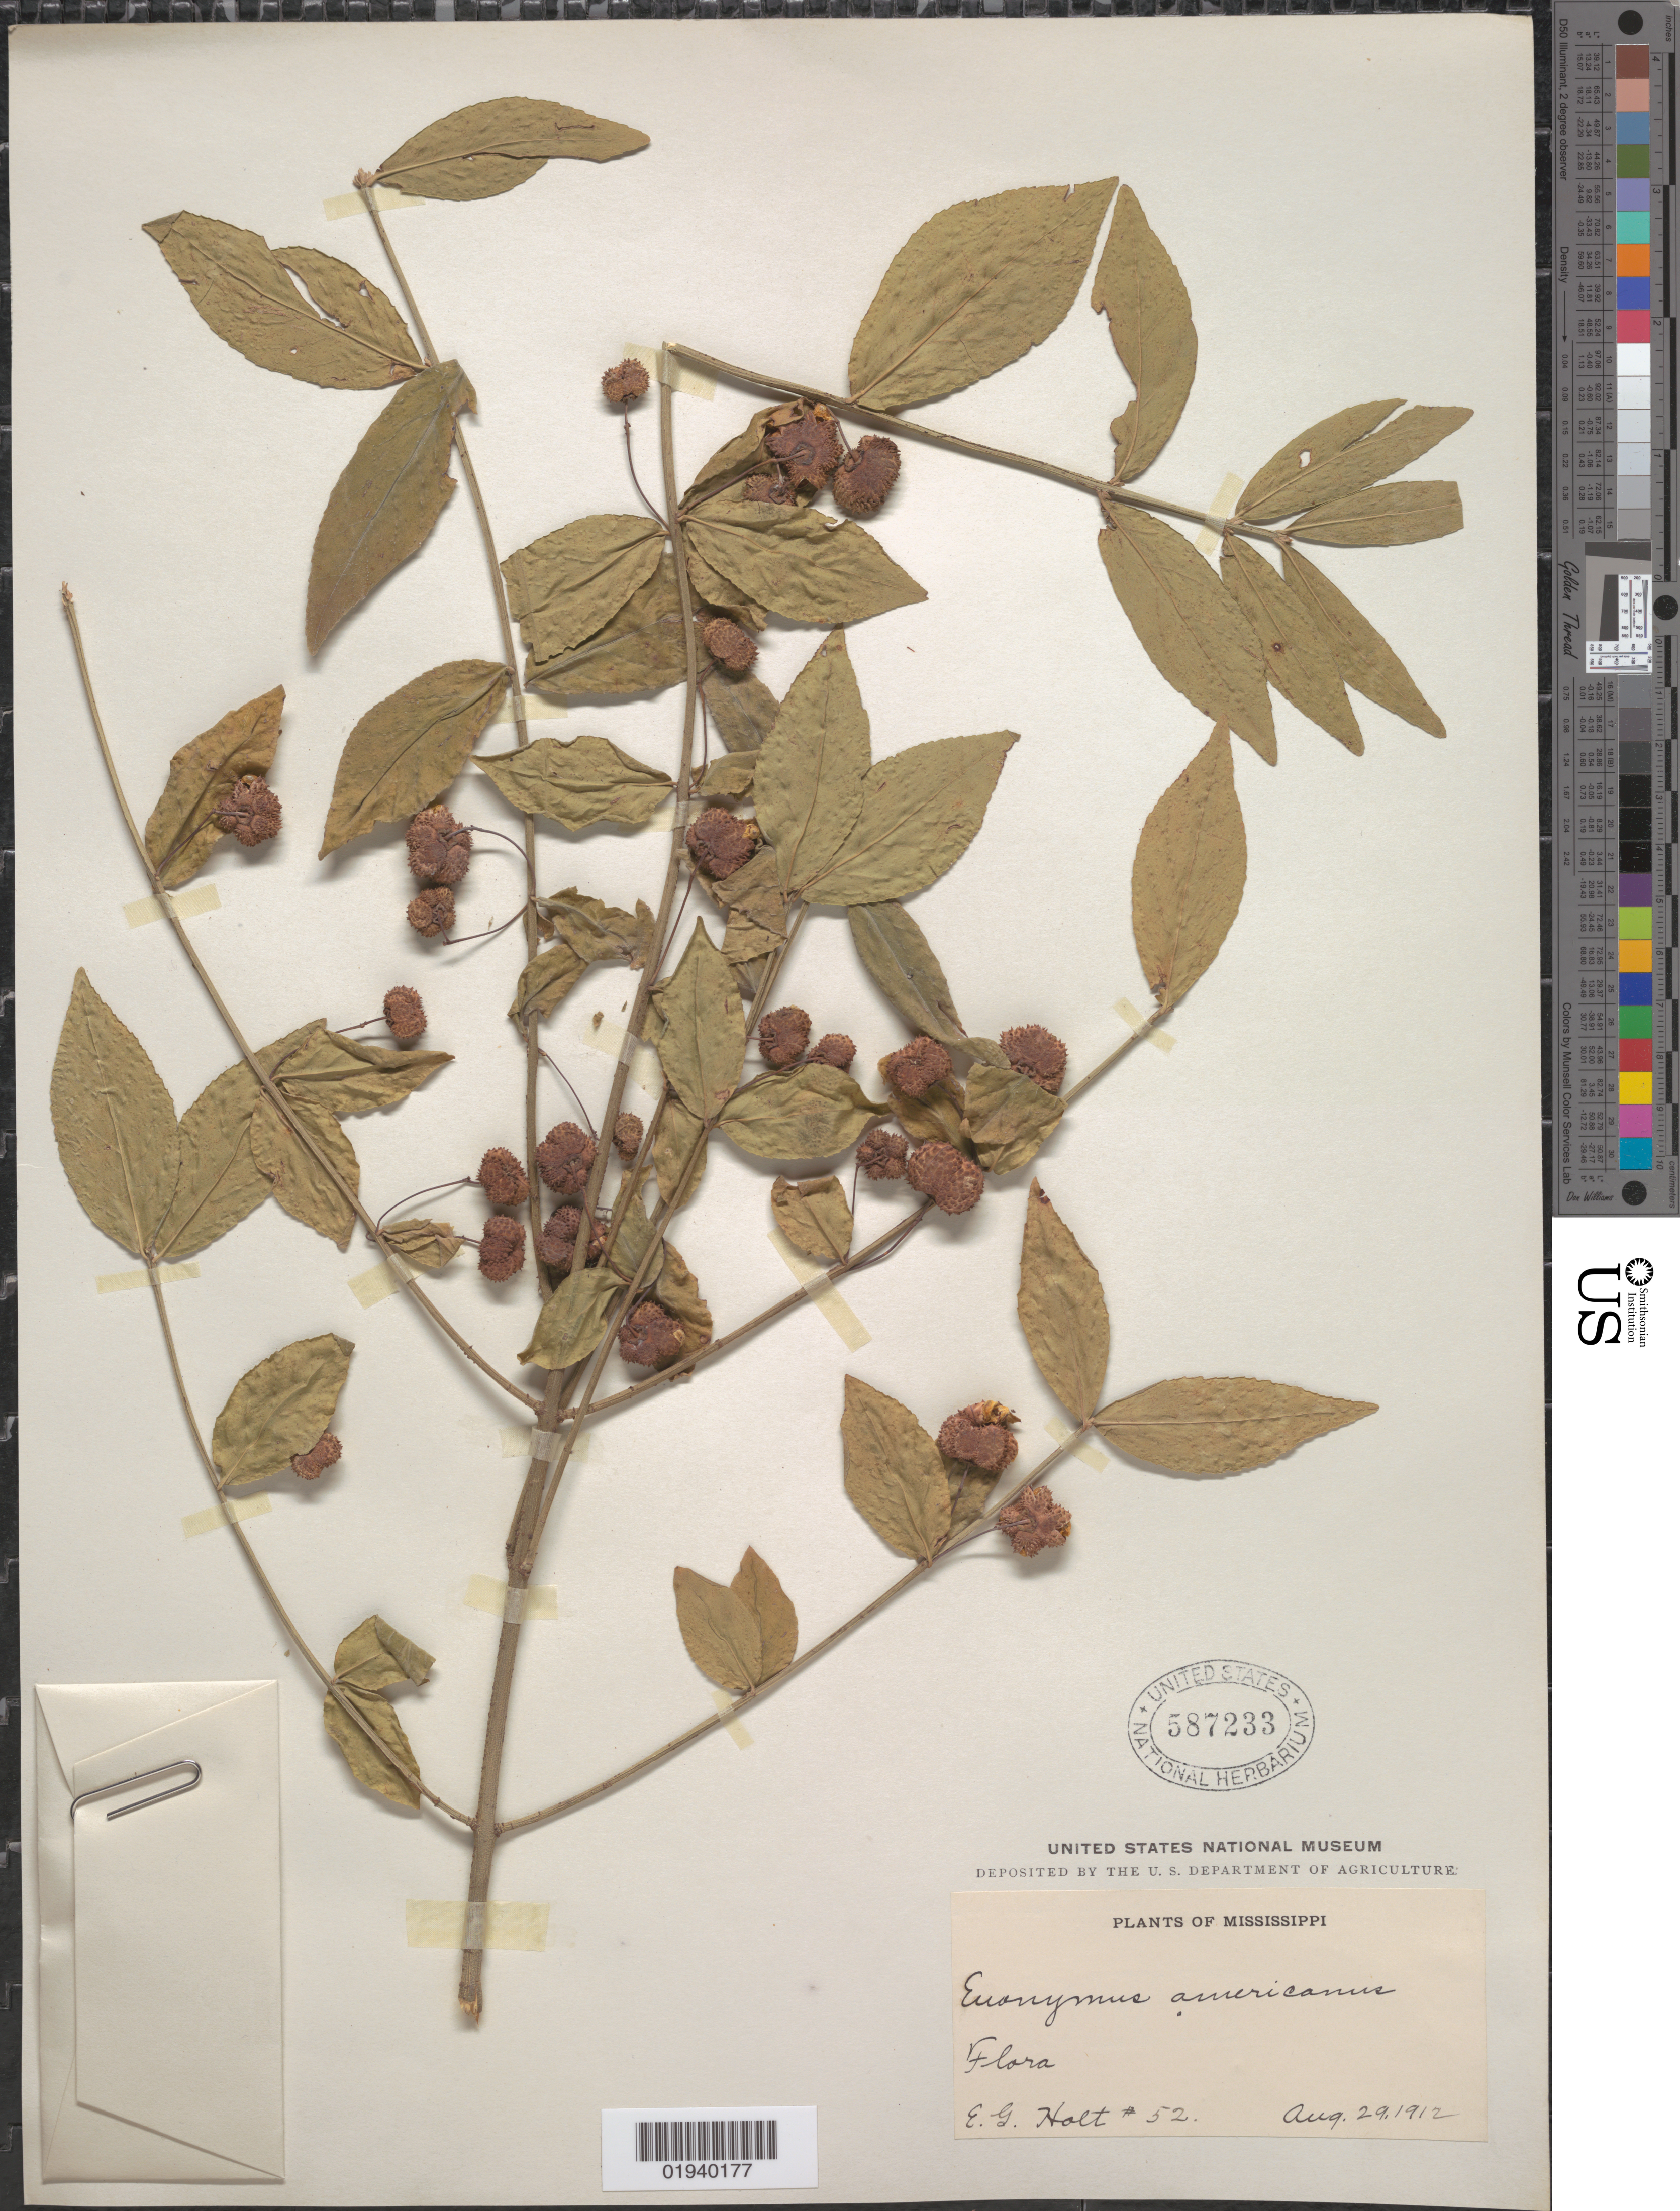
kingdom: Plantae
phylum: Tracheophyta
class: Magnoliopsida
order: Celastrales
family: Celastraceae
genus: Euonymus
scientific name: Euonymus americanus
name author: L.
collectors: E. G. Holt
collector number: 52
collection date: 1912-08-29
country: United States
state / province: Mississippi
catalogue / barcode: US 587233